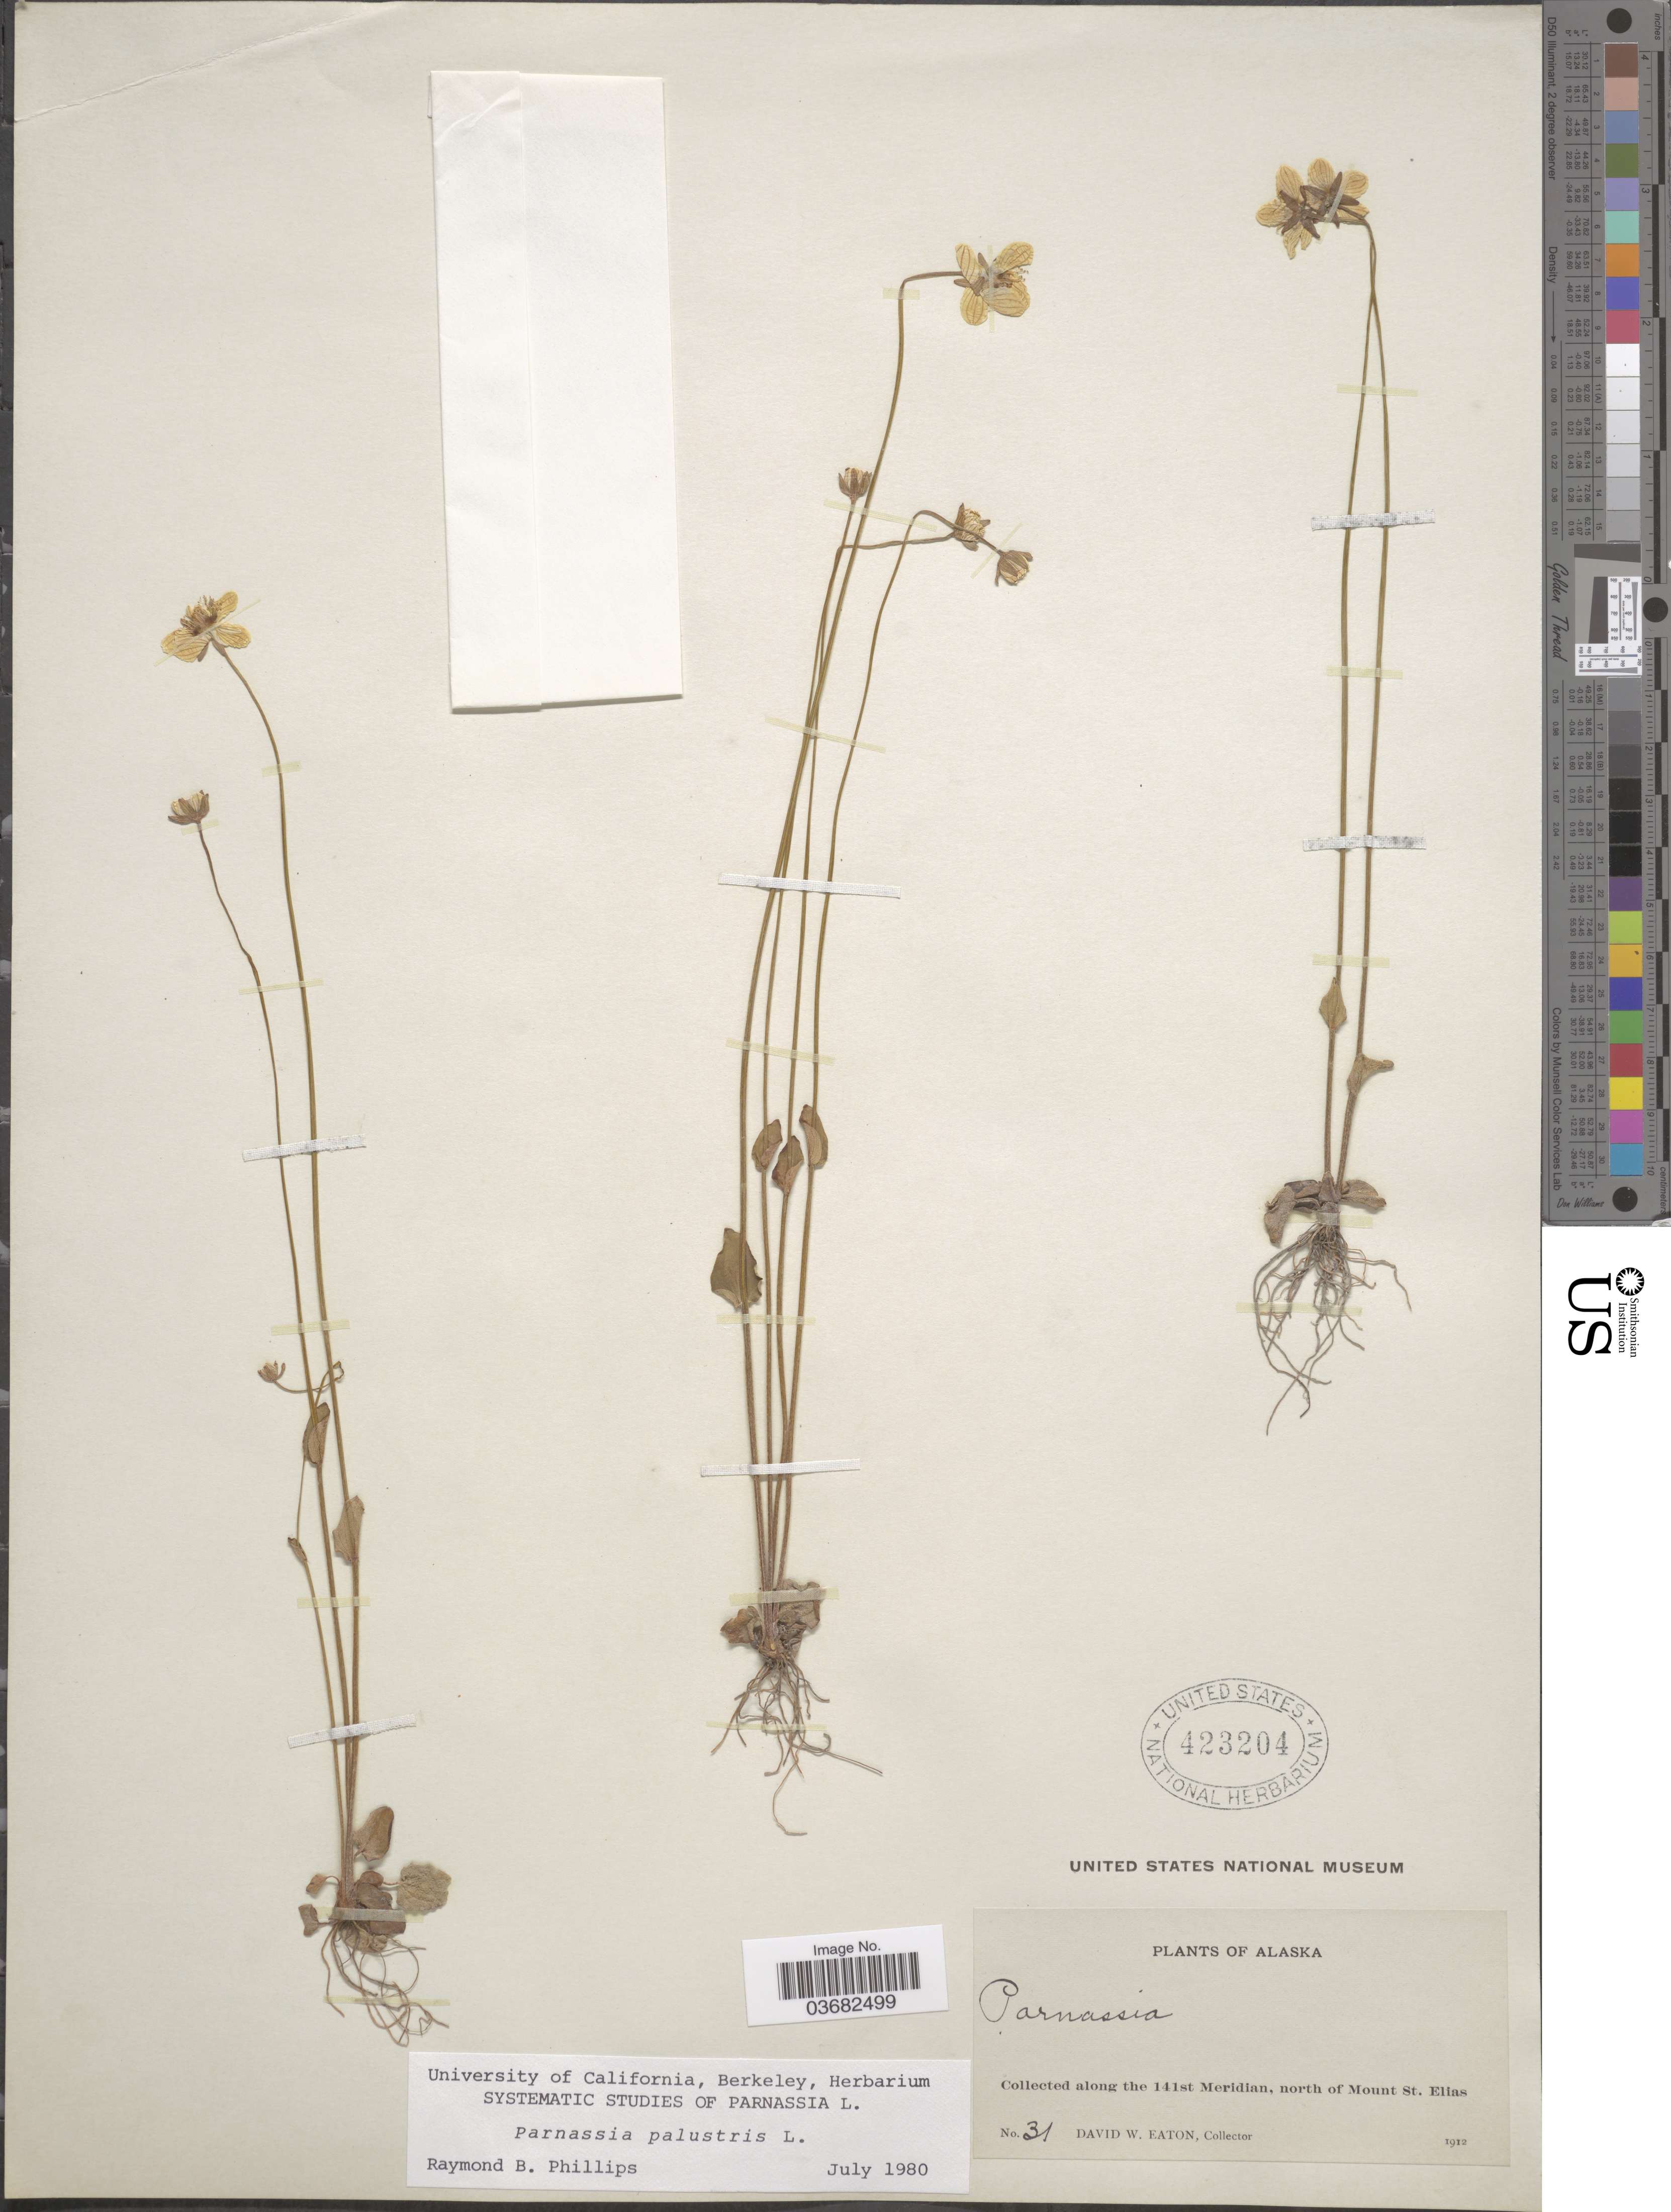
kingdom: Plantae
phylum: Tracheophyta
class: Magnoliopsida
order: Celastrales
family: Parnassiaceae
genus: Parnassia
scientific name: Parnassia palustris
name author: L.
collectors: D. Eaton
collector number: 31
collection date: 1912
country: United States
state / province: Alaska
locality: Along the 141st Meridian, north of Mount St. Elias.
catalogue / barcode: US 423204